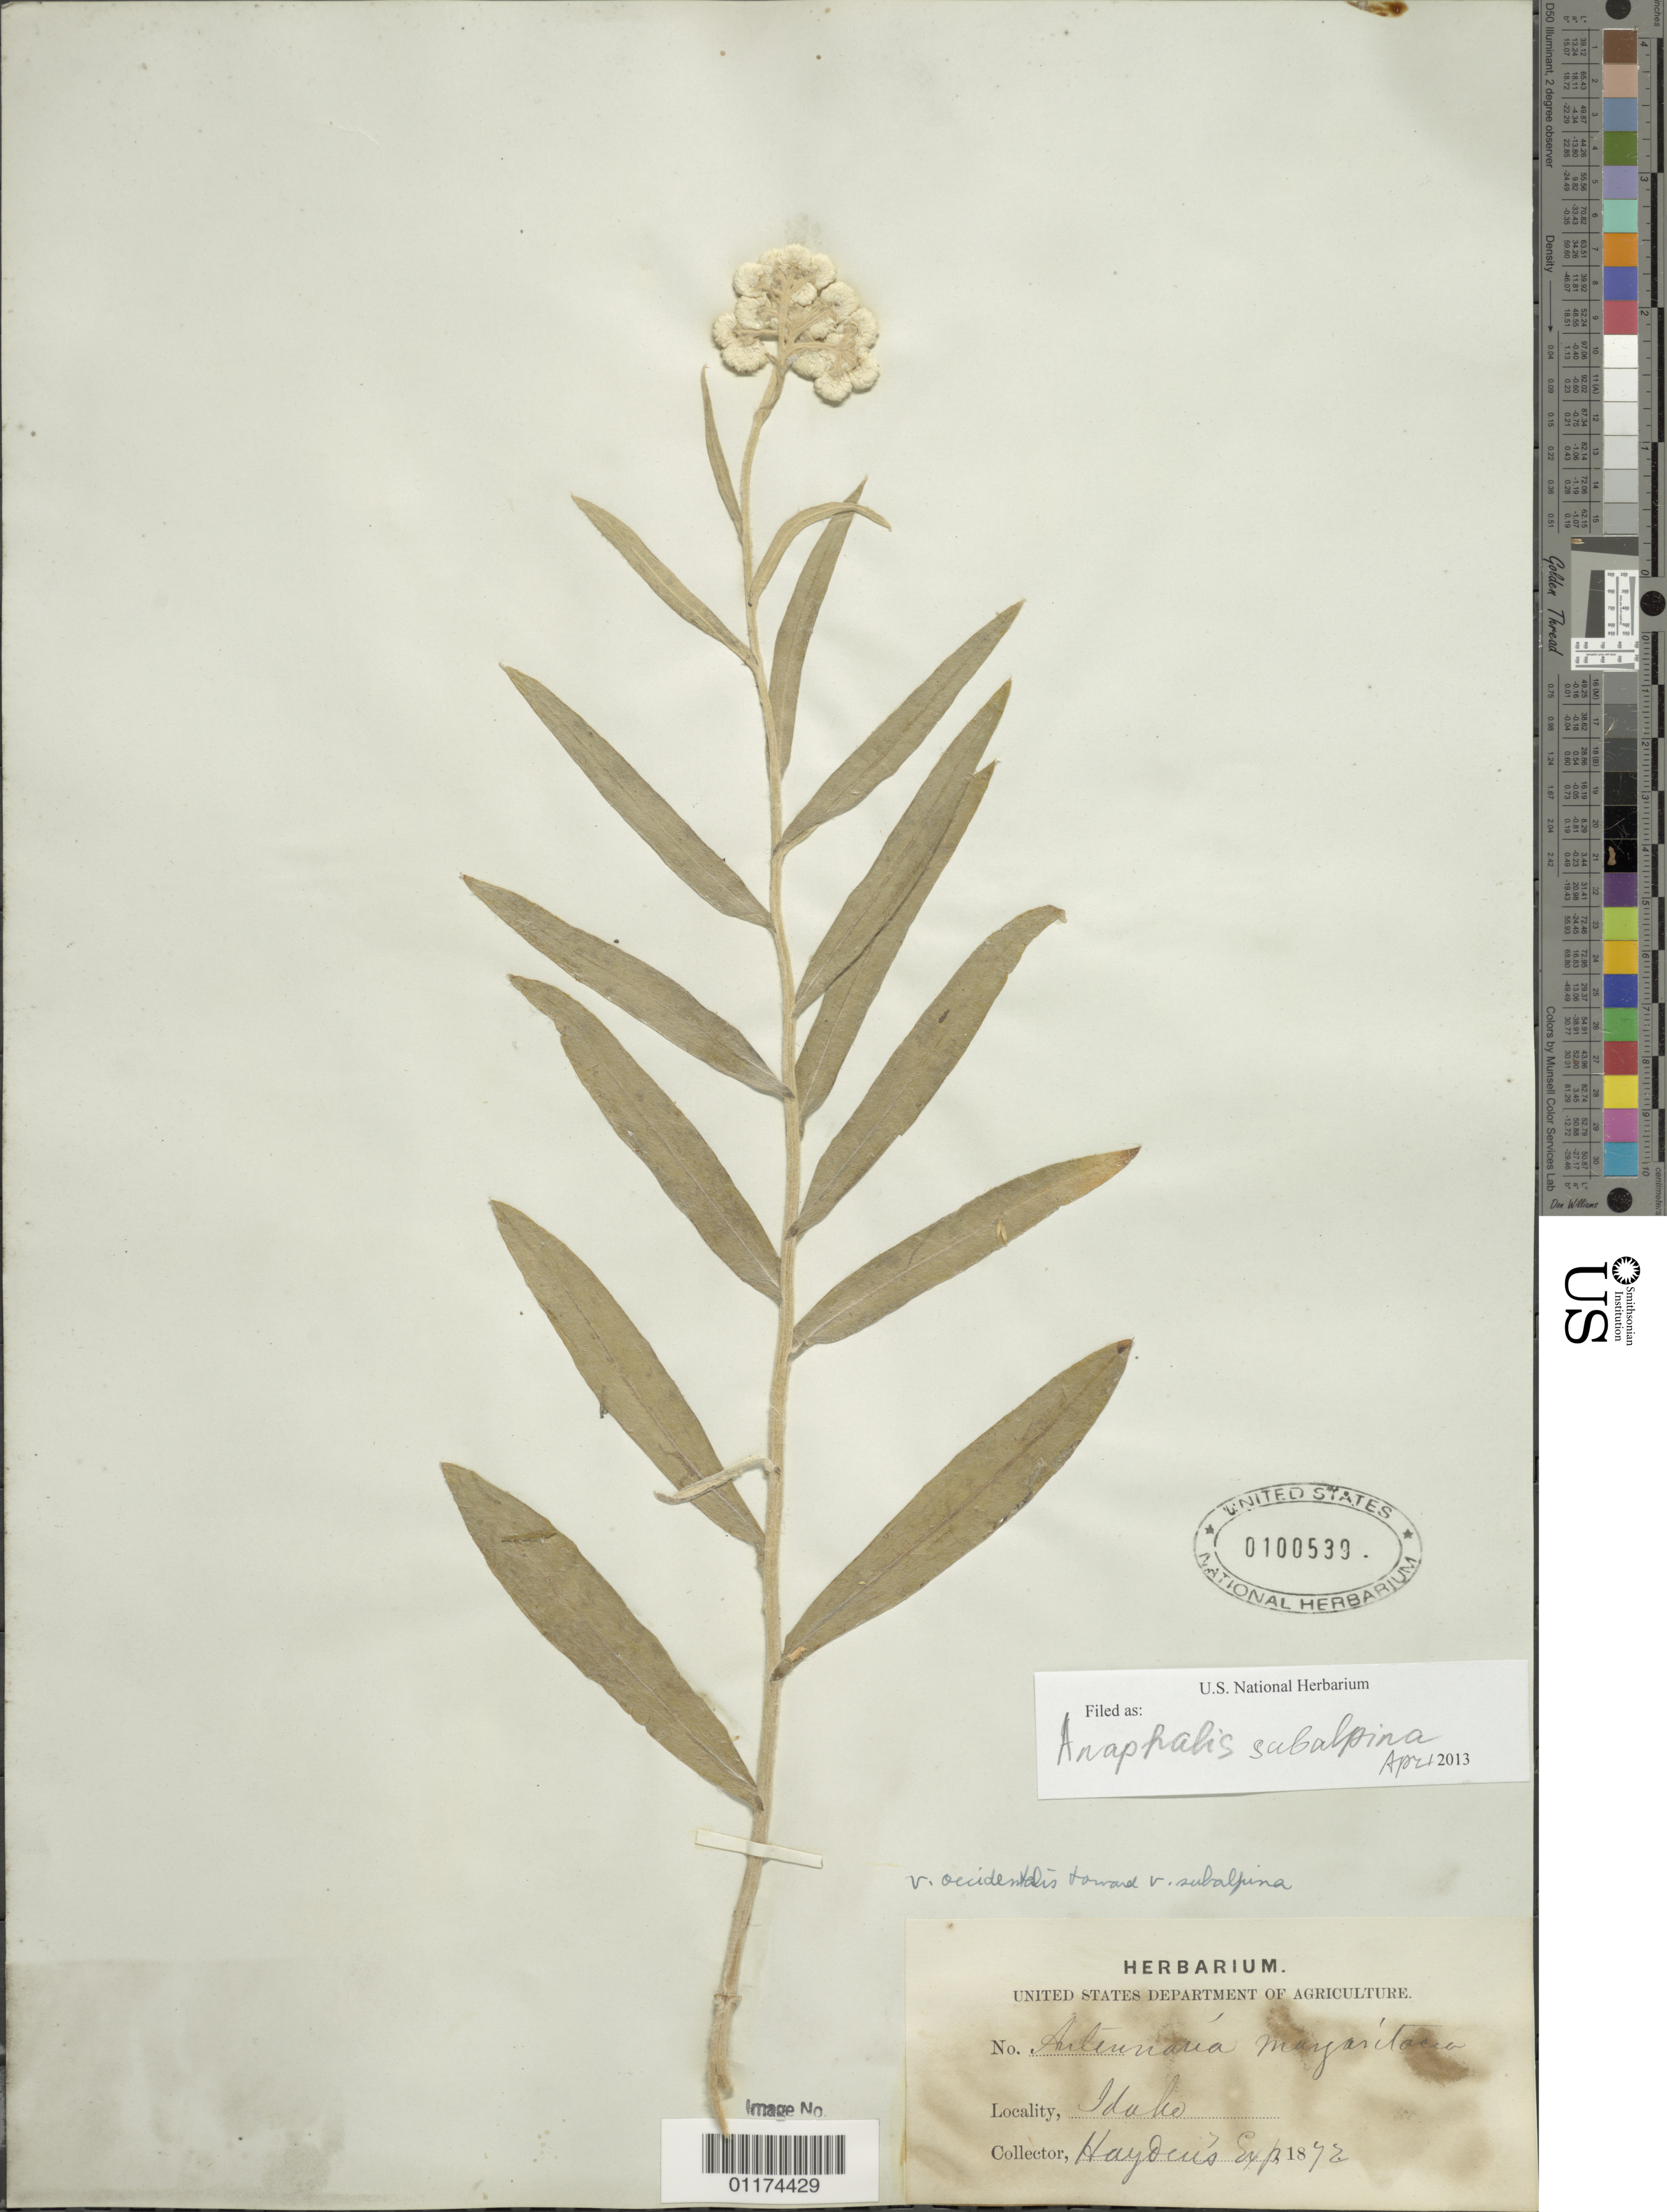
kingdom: Plantae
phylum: Tracheophyta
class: Magnoliopsida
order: Asterales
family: Asteraceae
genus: Anaphalis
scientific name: Anaphalis subalpina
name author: (A. Gray) Rydb.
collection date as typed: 1872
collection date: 1872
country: United States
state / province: Idaho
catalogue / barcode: US 100539